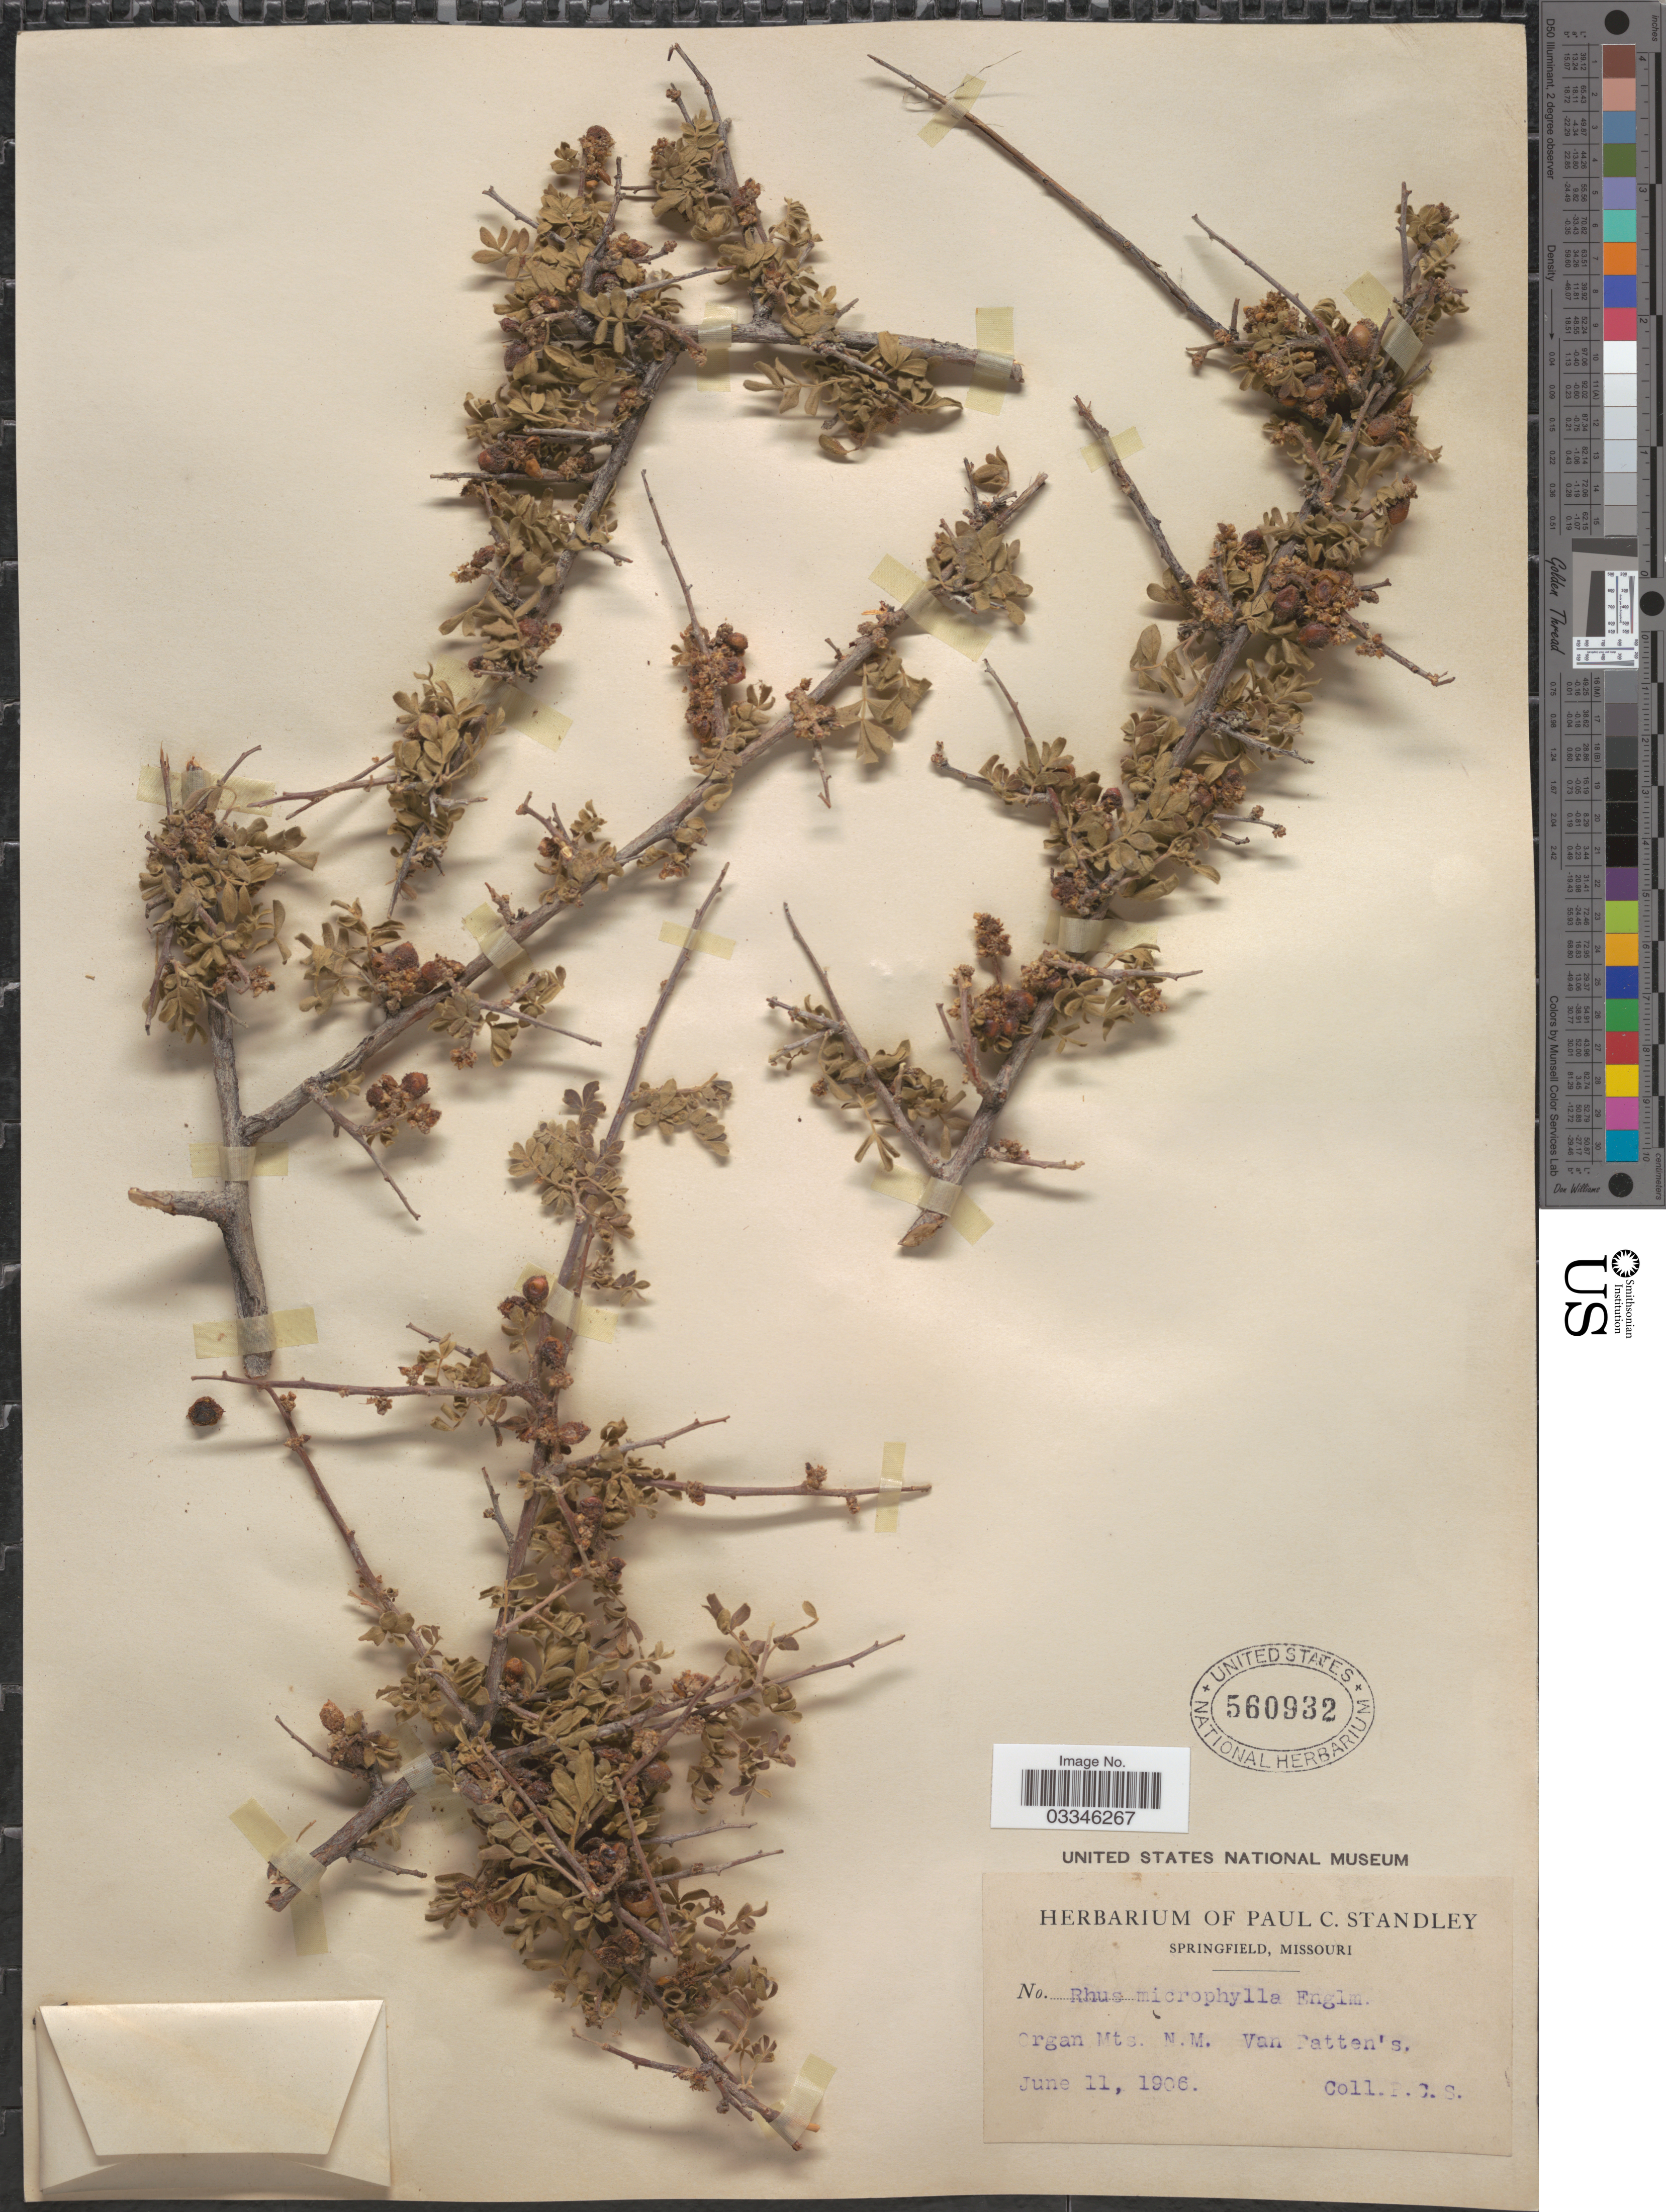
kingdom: Plantae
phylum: Tracheophyta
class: Magnoliopsida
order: Sapindales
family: Anacardiaceae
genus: Rhus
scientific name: Rhus microphylla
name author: Engelm.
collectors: P. C. Standley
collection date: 1906-06-11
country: United States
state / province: New Mexico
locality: Organ Mts. N.M. Van Patten's.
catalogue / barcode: US 560932